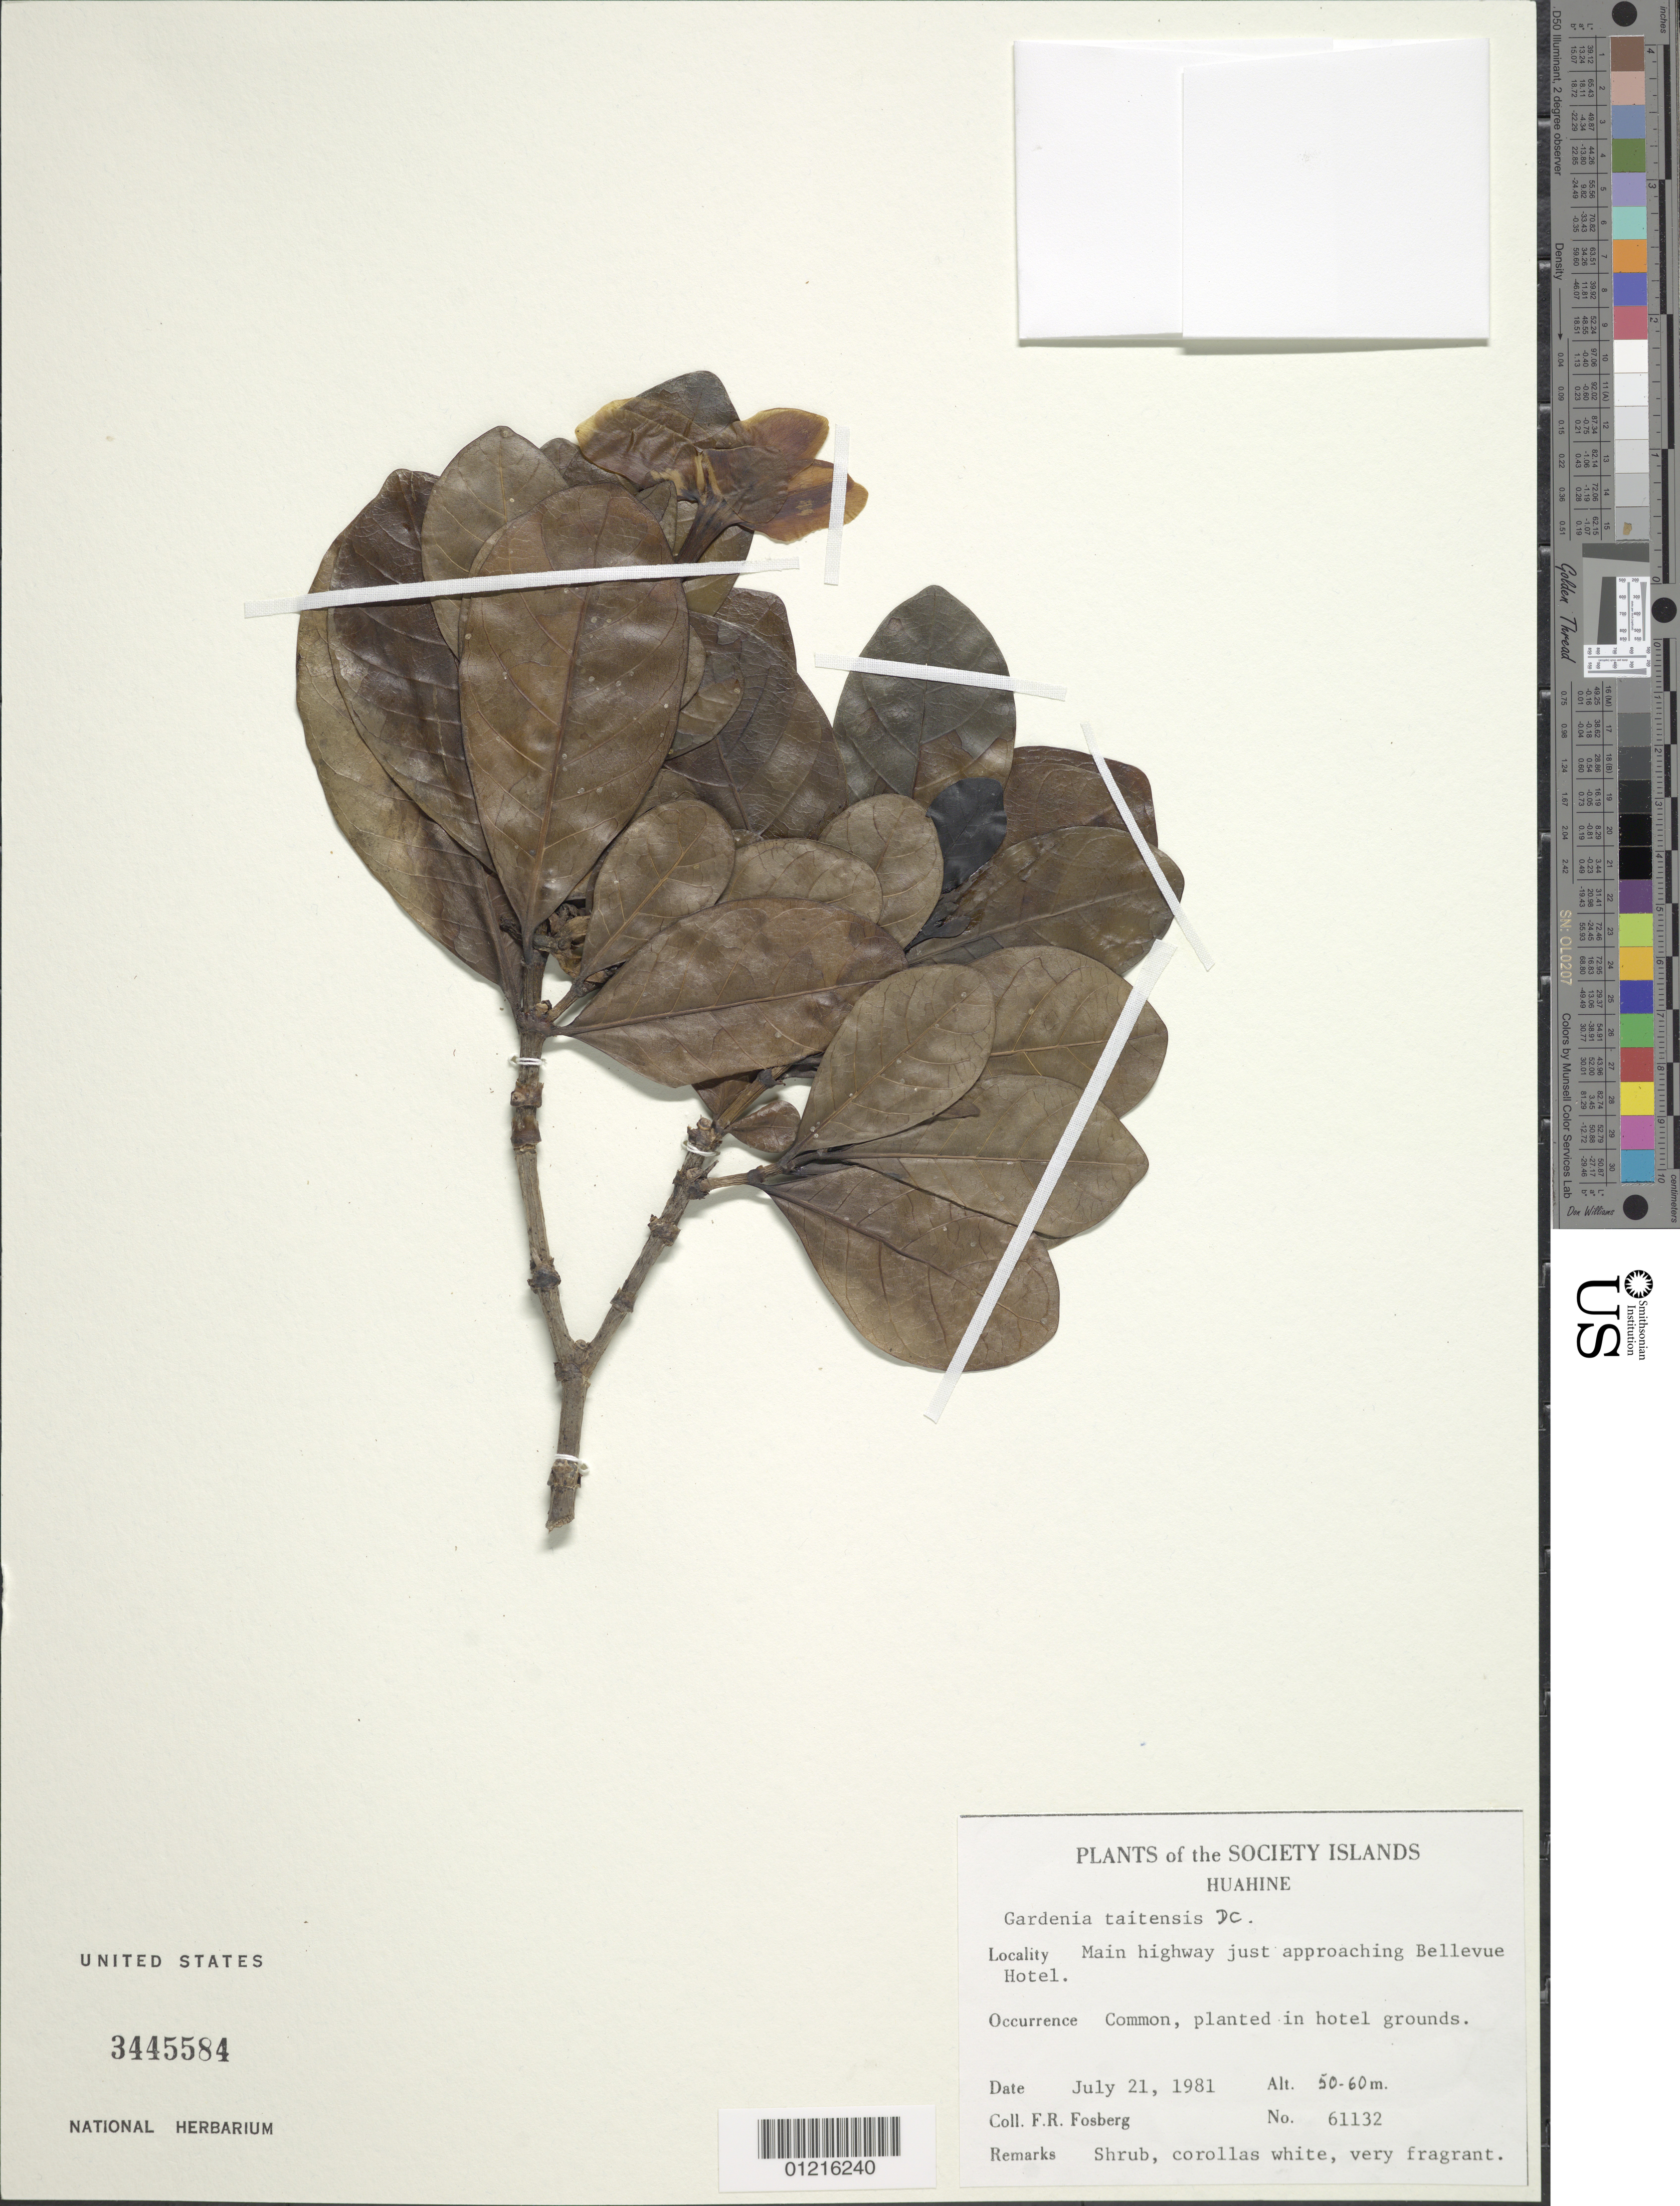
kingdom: Plantae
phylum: Tracheophyta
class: Magnoliopsida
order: Gentianales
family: Rubiaceae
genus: Gardenia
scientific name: Gardenia taitensis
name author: DC.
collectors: F. R. Fosberg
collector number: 61132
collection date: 1981-07-21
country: French Polynesia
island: Huahine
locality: Society Islands. Huahine. Main highway just approaching Bellevue Hotel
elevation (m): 50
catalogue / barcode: US 3445584